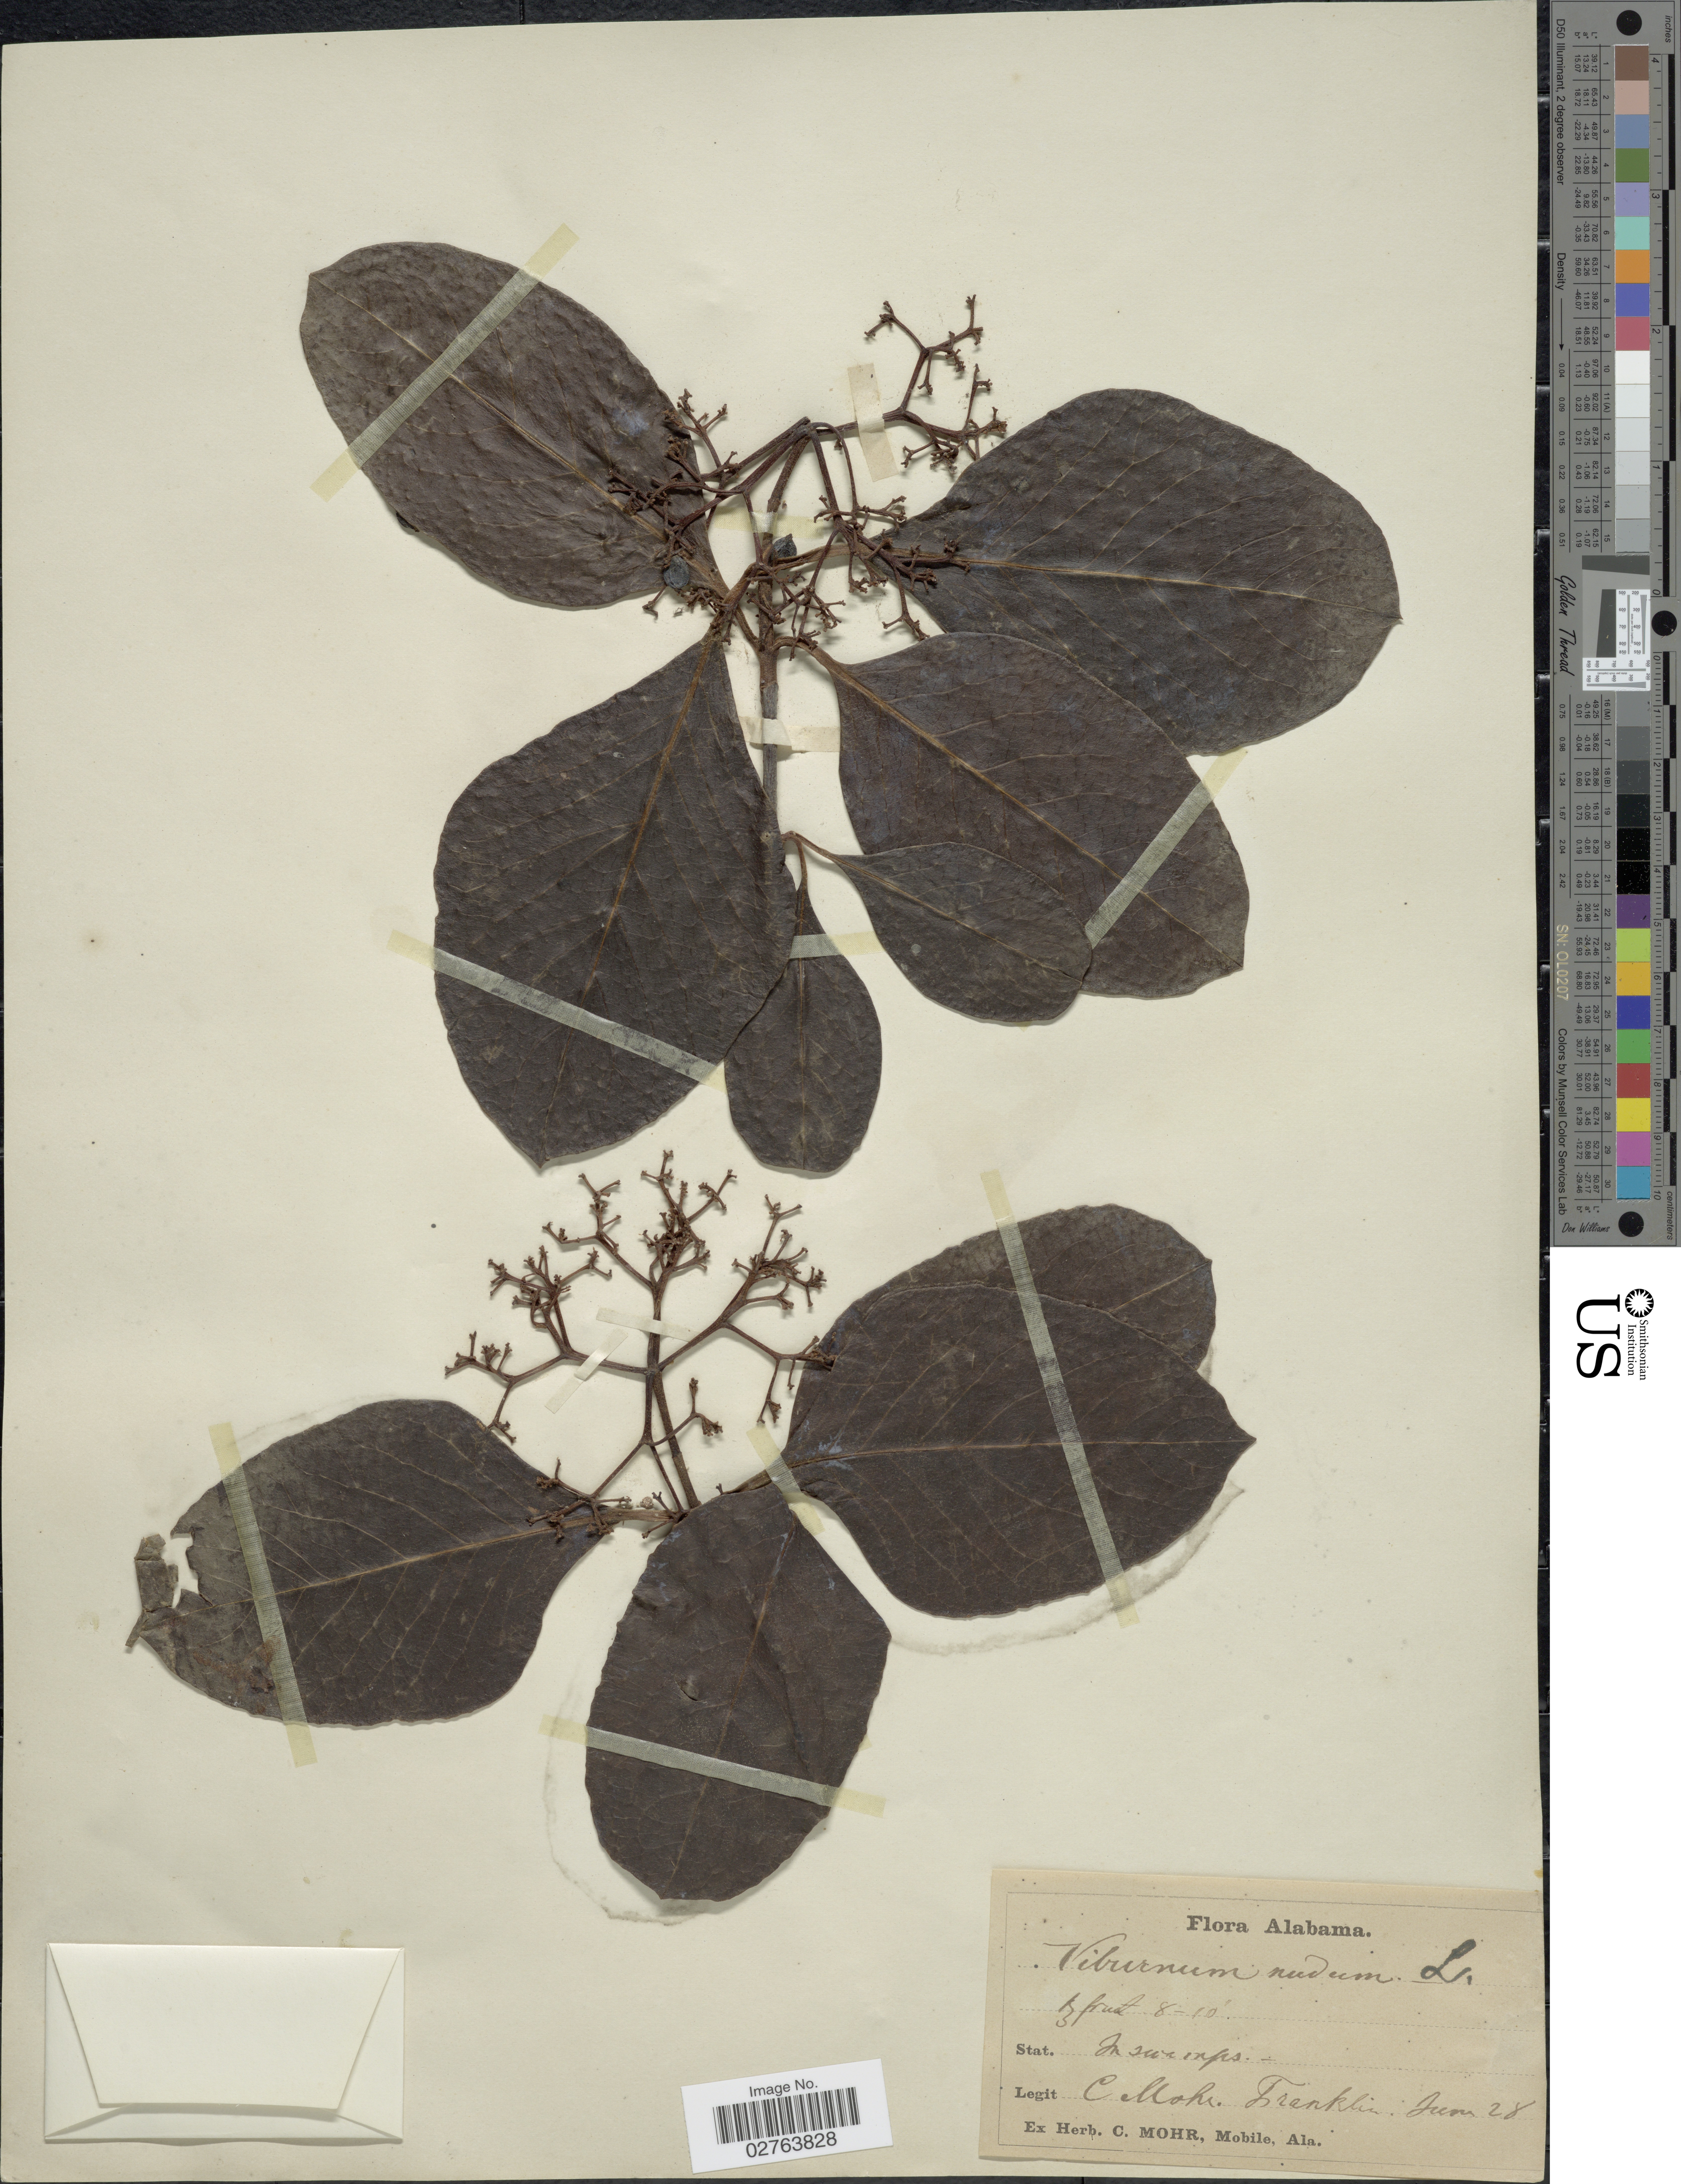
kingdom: Plantae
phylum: Tracheophyta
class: Magnoliopsida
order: Dipsacales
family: Viburnaceae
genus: Viburnum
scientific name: Viburnum nudum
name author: L.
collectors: C. T. Mohr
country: United States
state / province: Alabama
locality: In swamps. Franklin